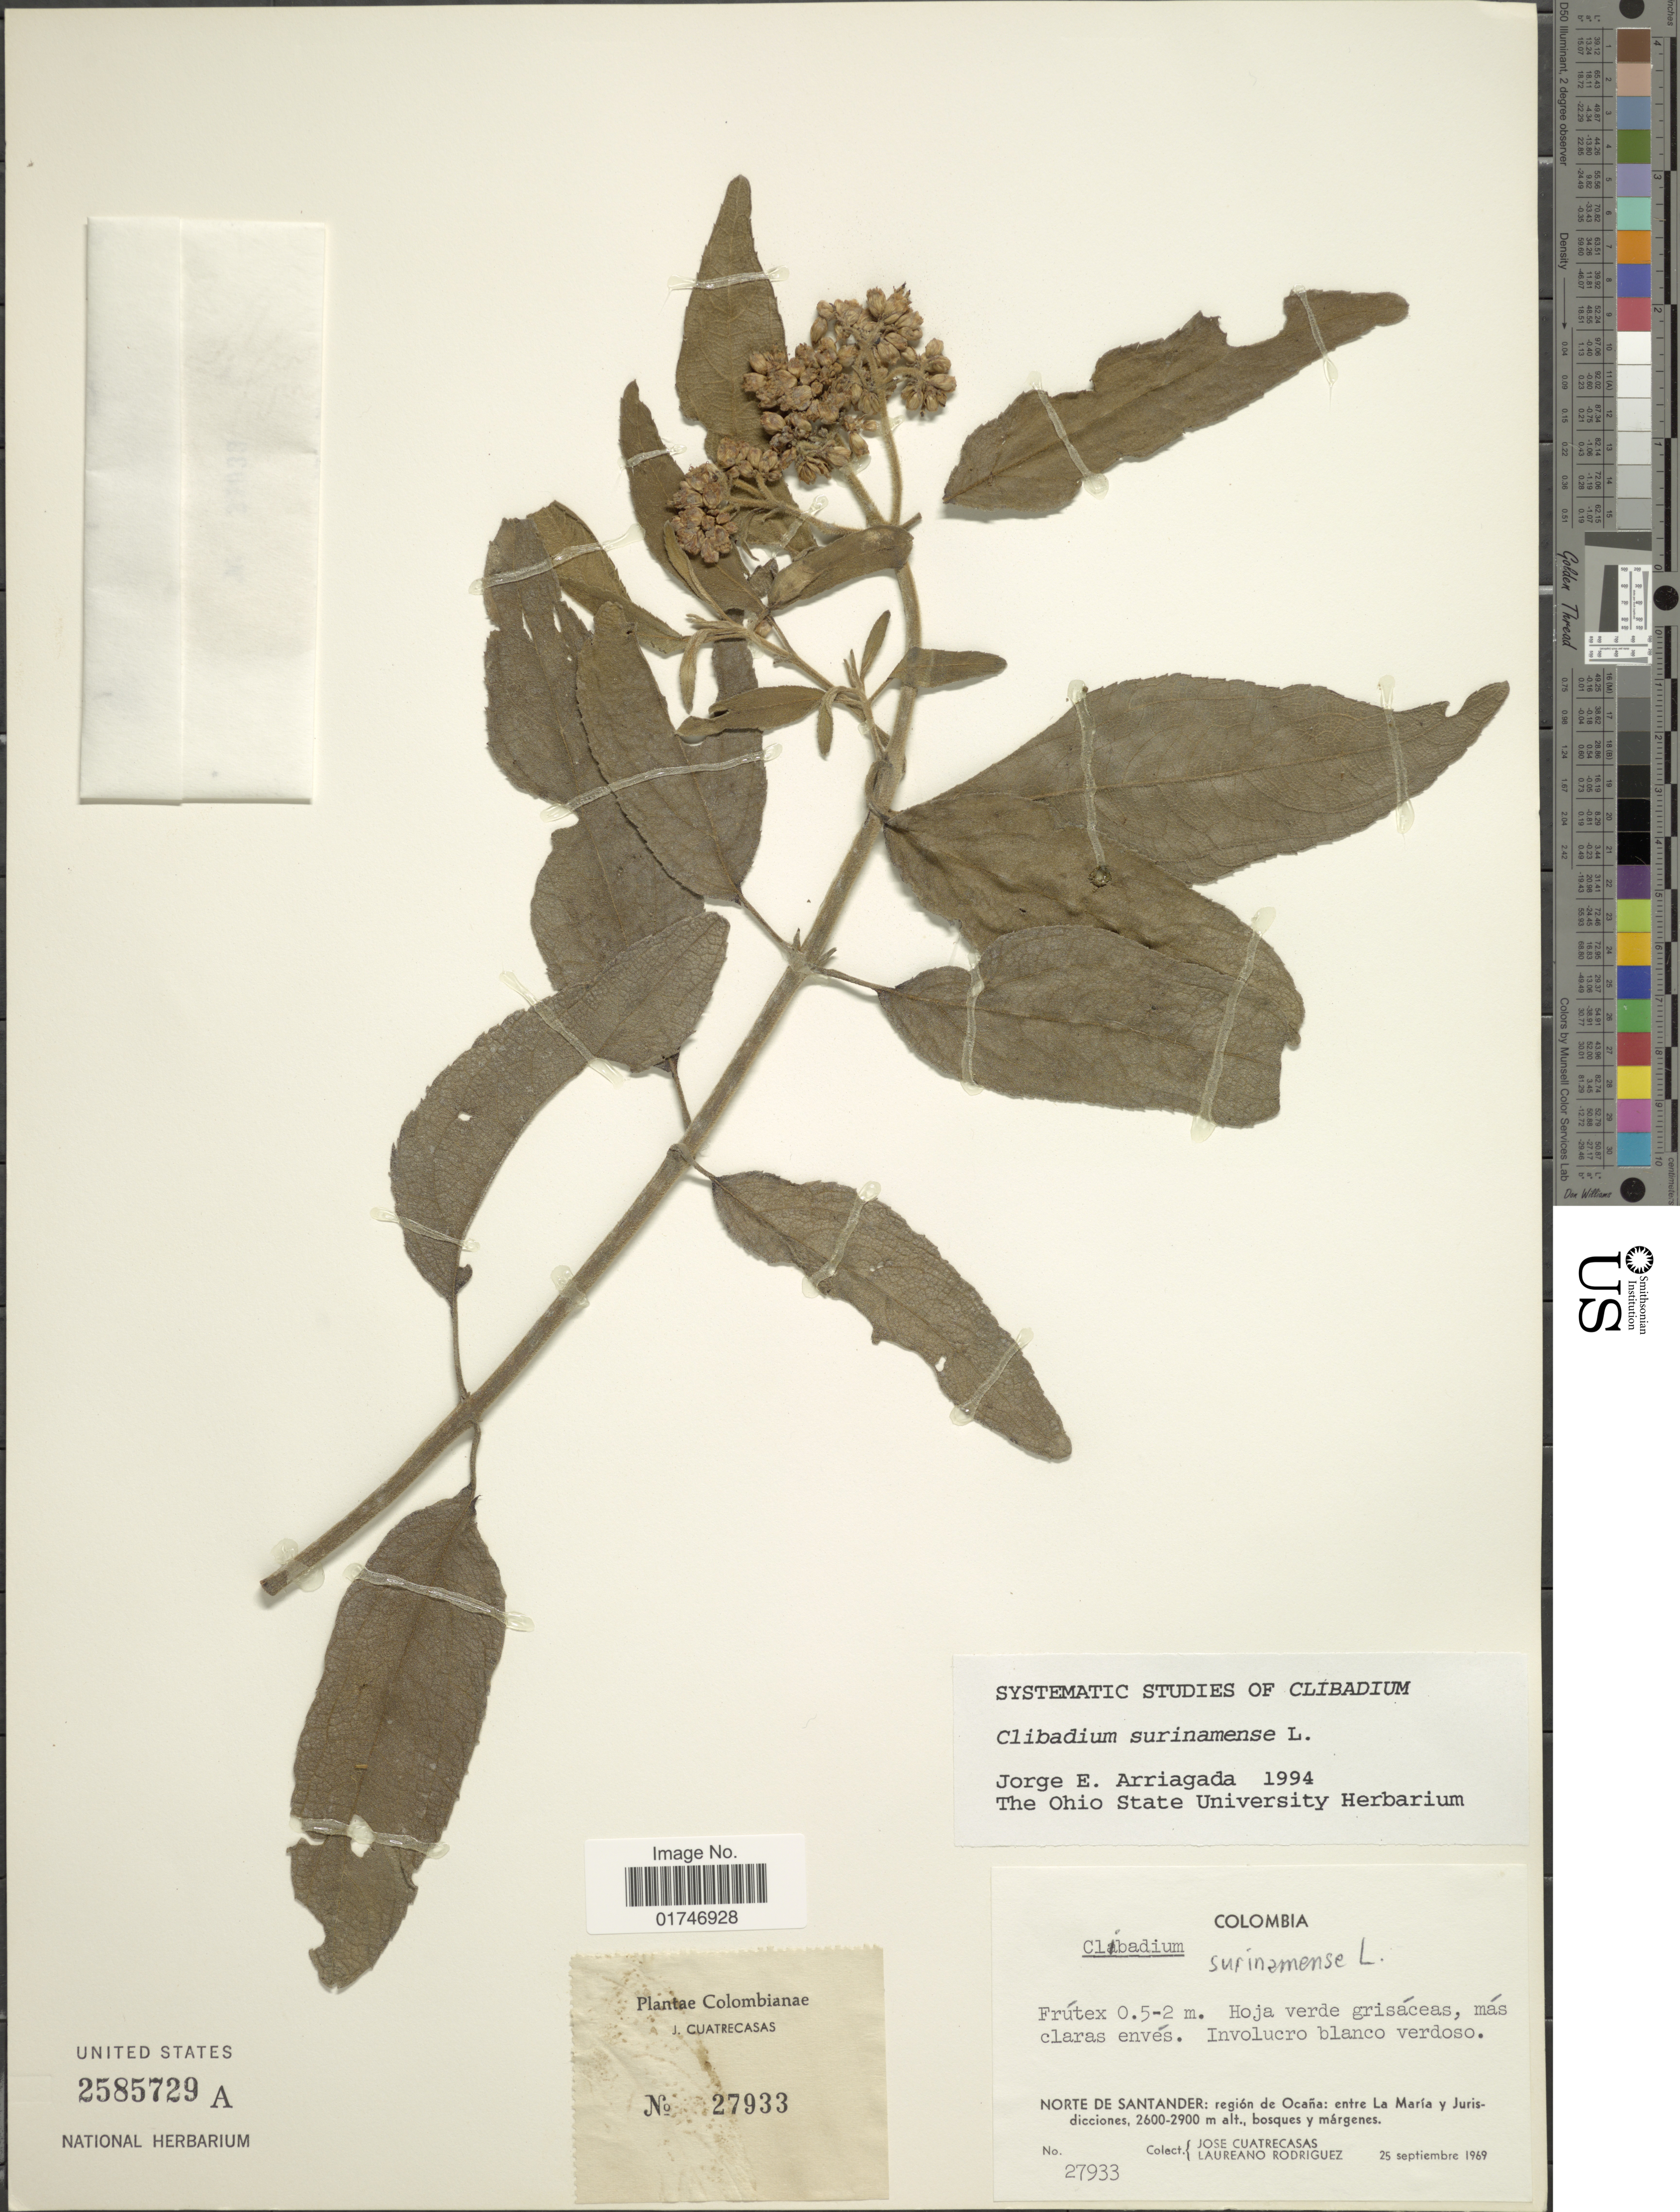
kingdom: Plantae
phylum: Tracheophyta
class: Magnoliopsida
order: Asterales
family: Asteraceae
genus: Clibadium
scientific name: Clibadium surinamense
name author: L.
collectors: J. Cuatrecasas & L. Rodriguez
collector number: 27933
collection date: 1969-09-25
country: Colombia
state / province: Norte de Santander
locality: Norte de Santander: región de Ocaña: entre La María y Jurisdicciones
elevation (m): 2600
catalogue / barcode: US 2585729A